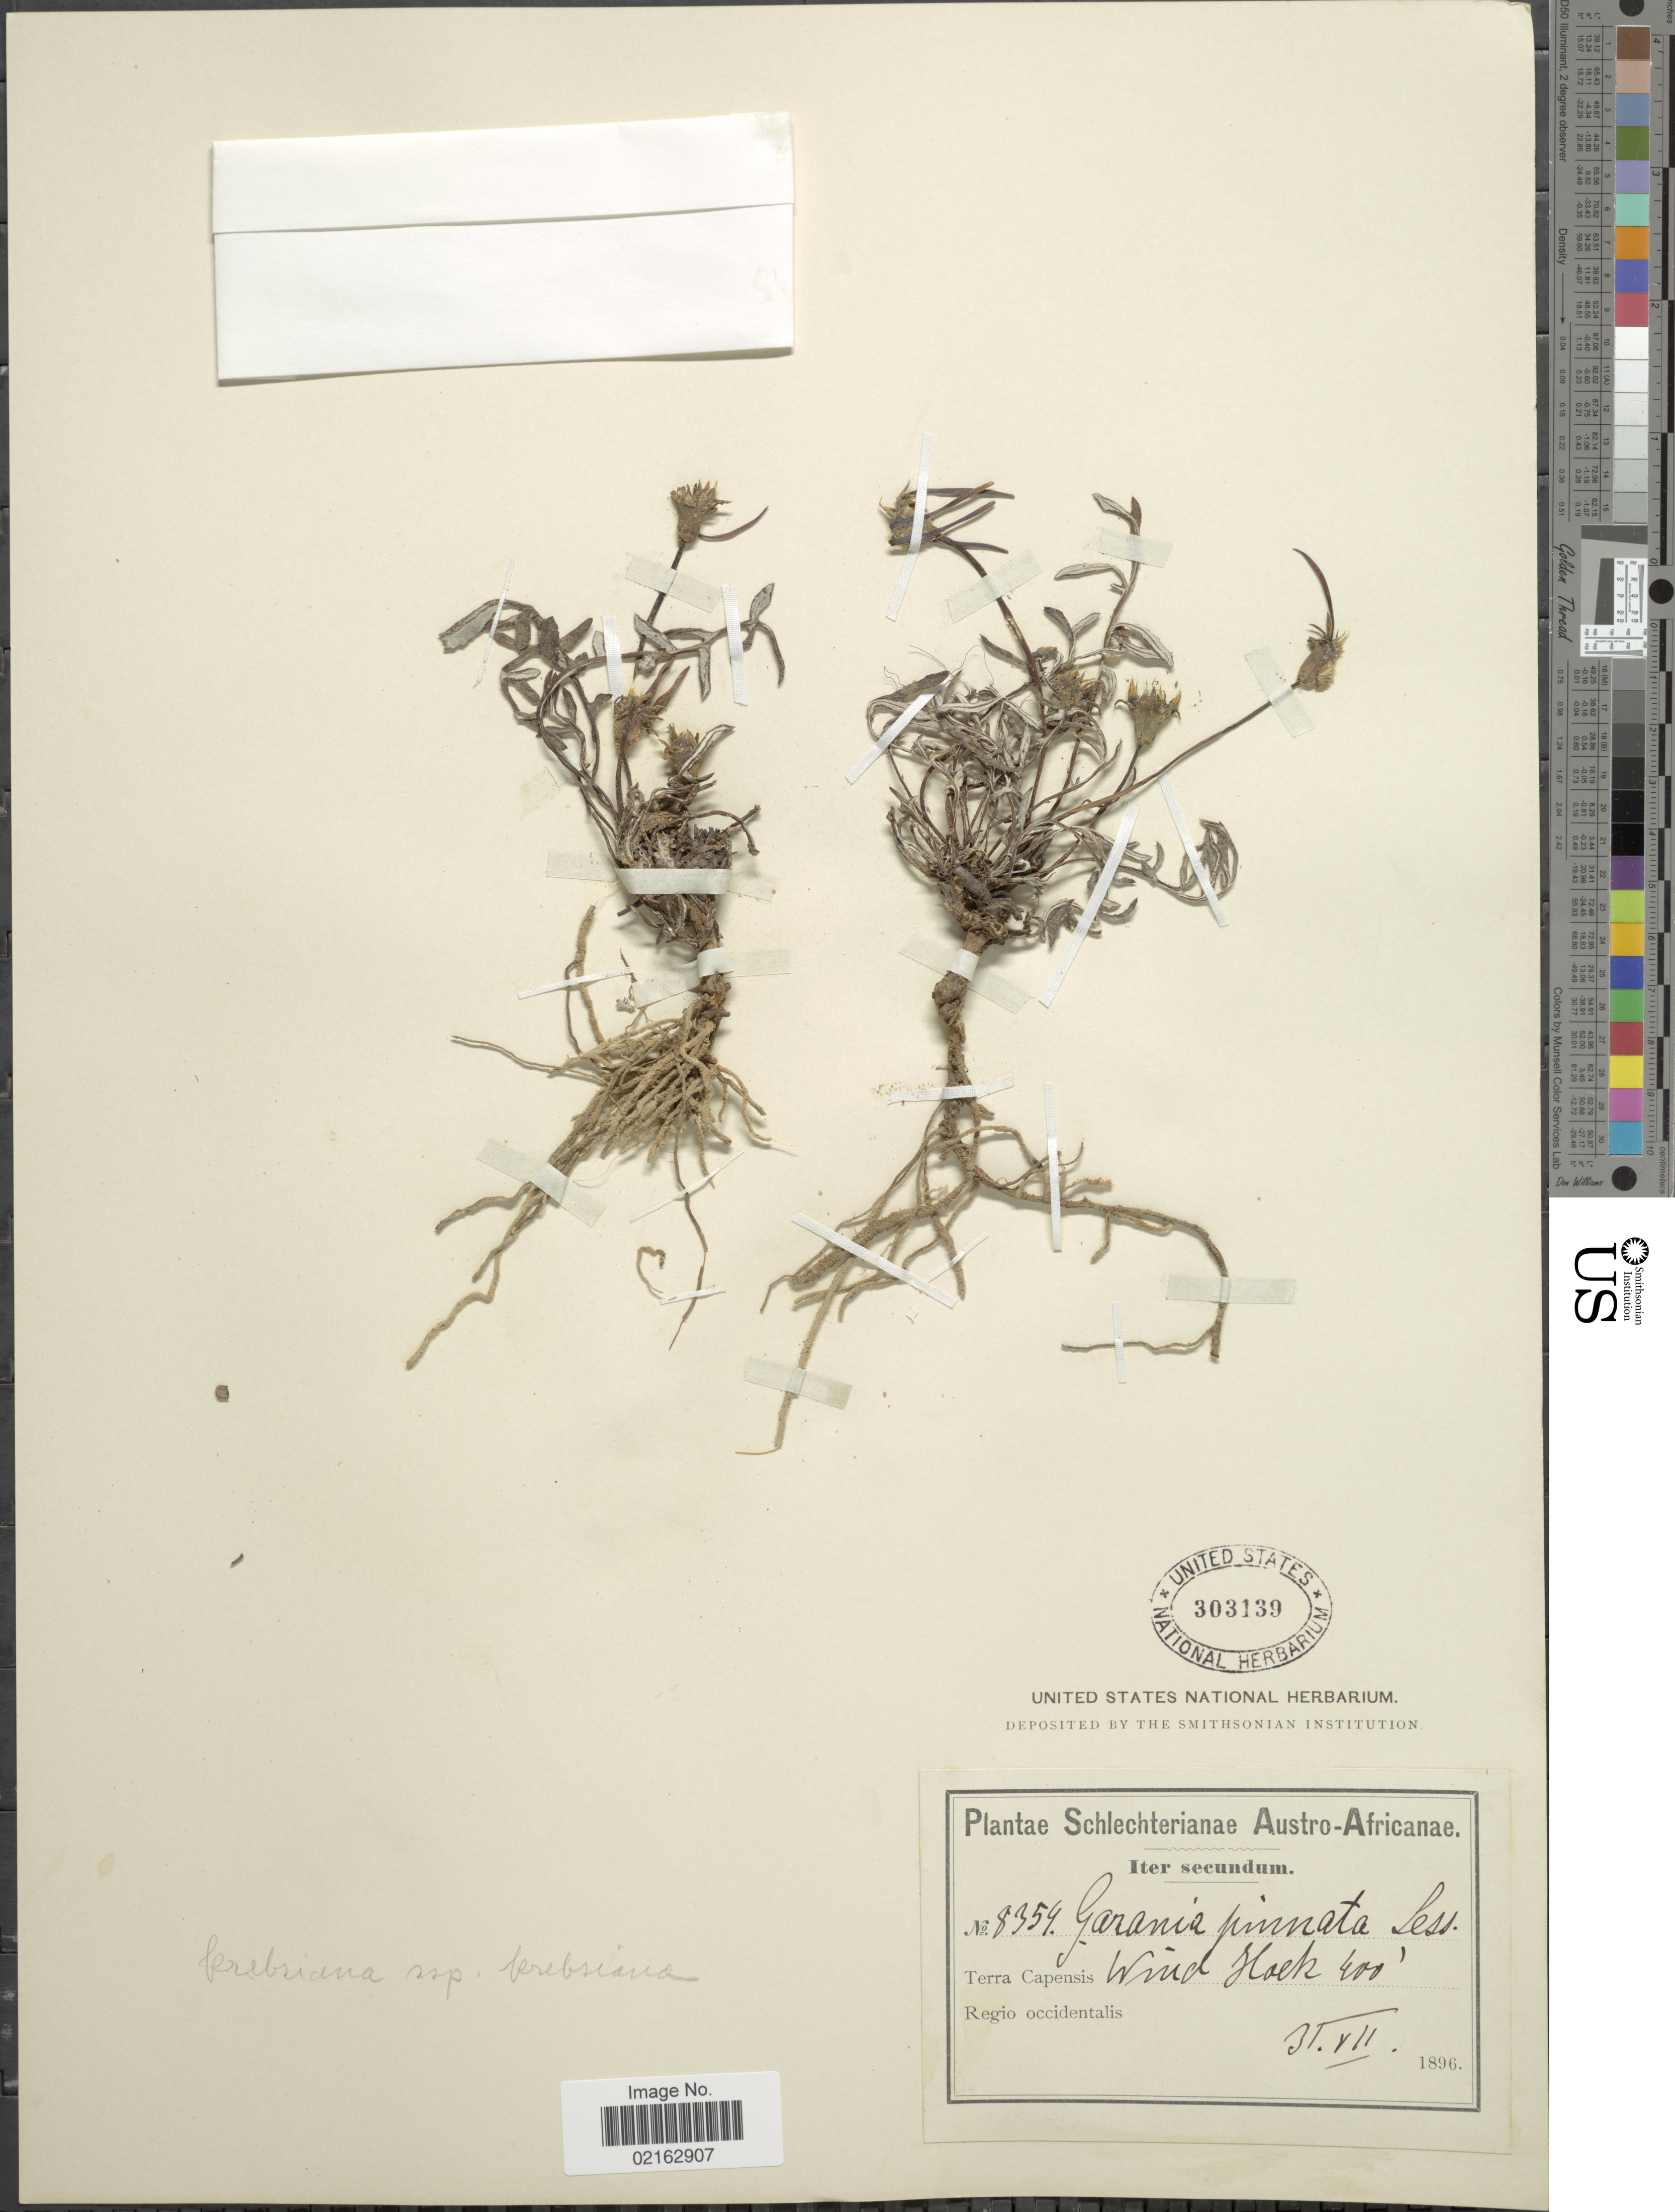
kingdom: Plantae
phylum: Tracheophyta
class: Magnoliopsida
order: Asterales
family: Asteraceae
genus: Gazania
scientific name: Gazania krebsiana subsp. krebsiana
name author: Less.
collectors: Schlechter, --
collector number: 8354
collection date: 1896-07-31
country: Namibia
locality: Terra Capensis. Windhoek. Regio occidentalis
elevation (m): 122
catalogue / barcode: US 303139